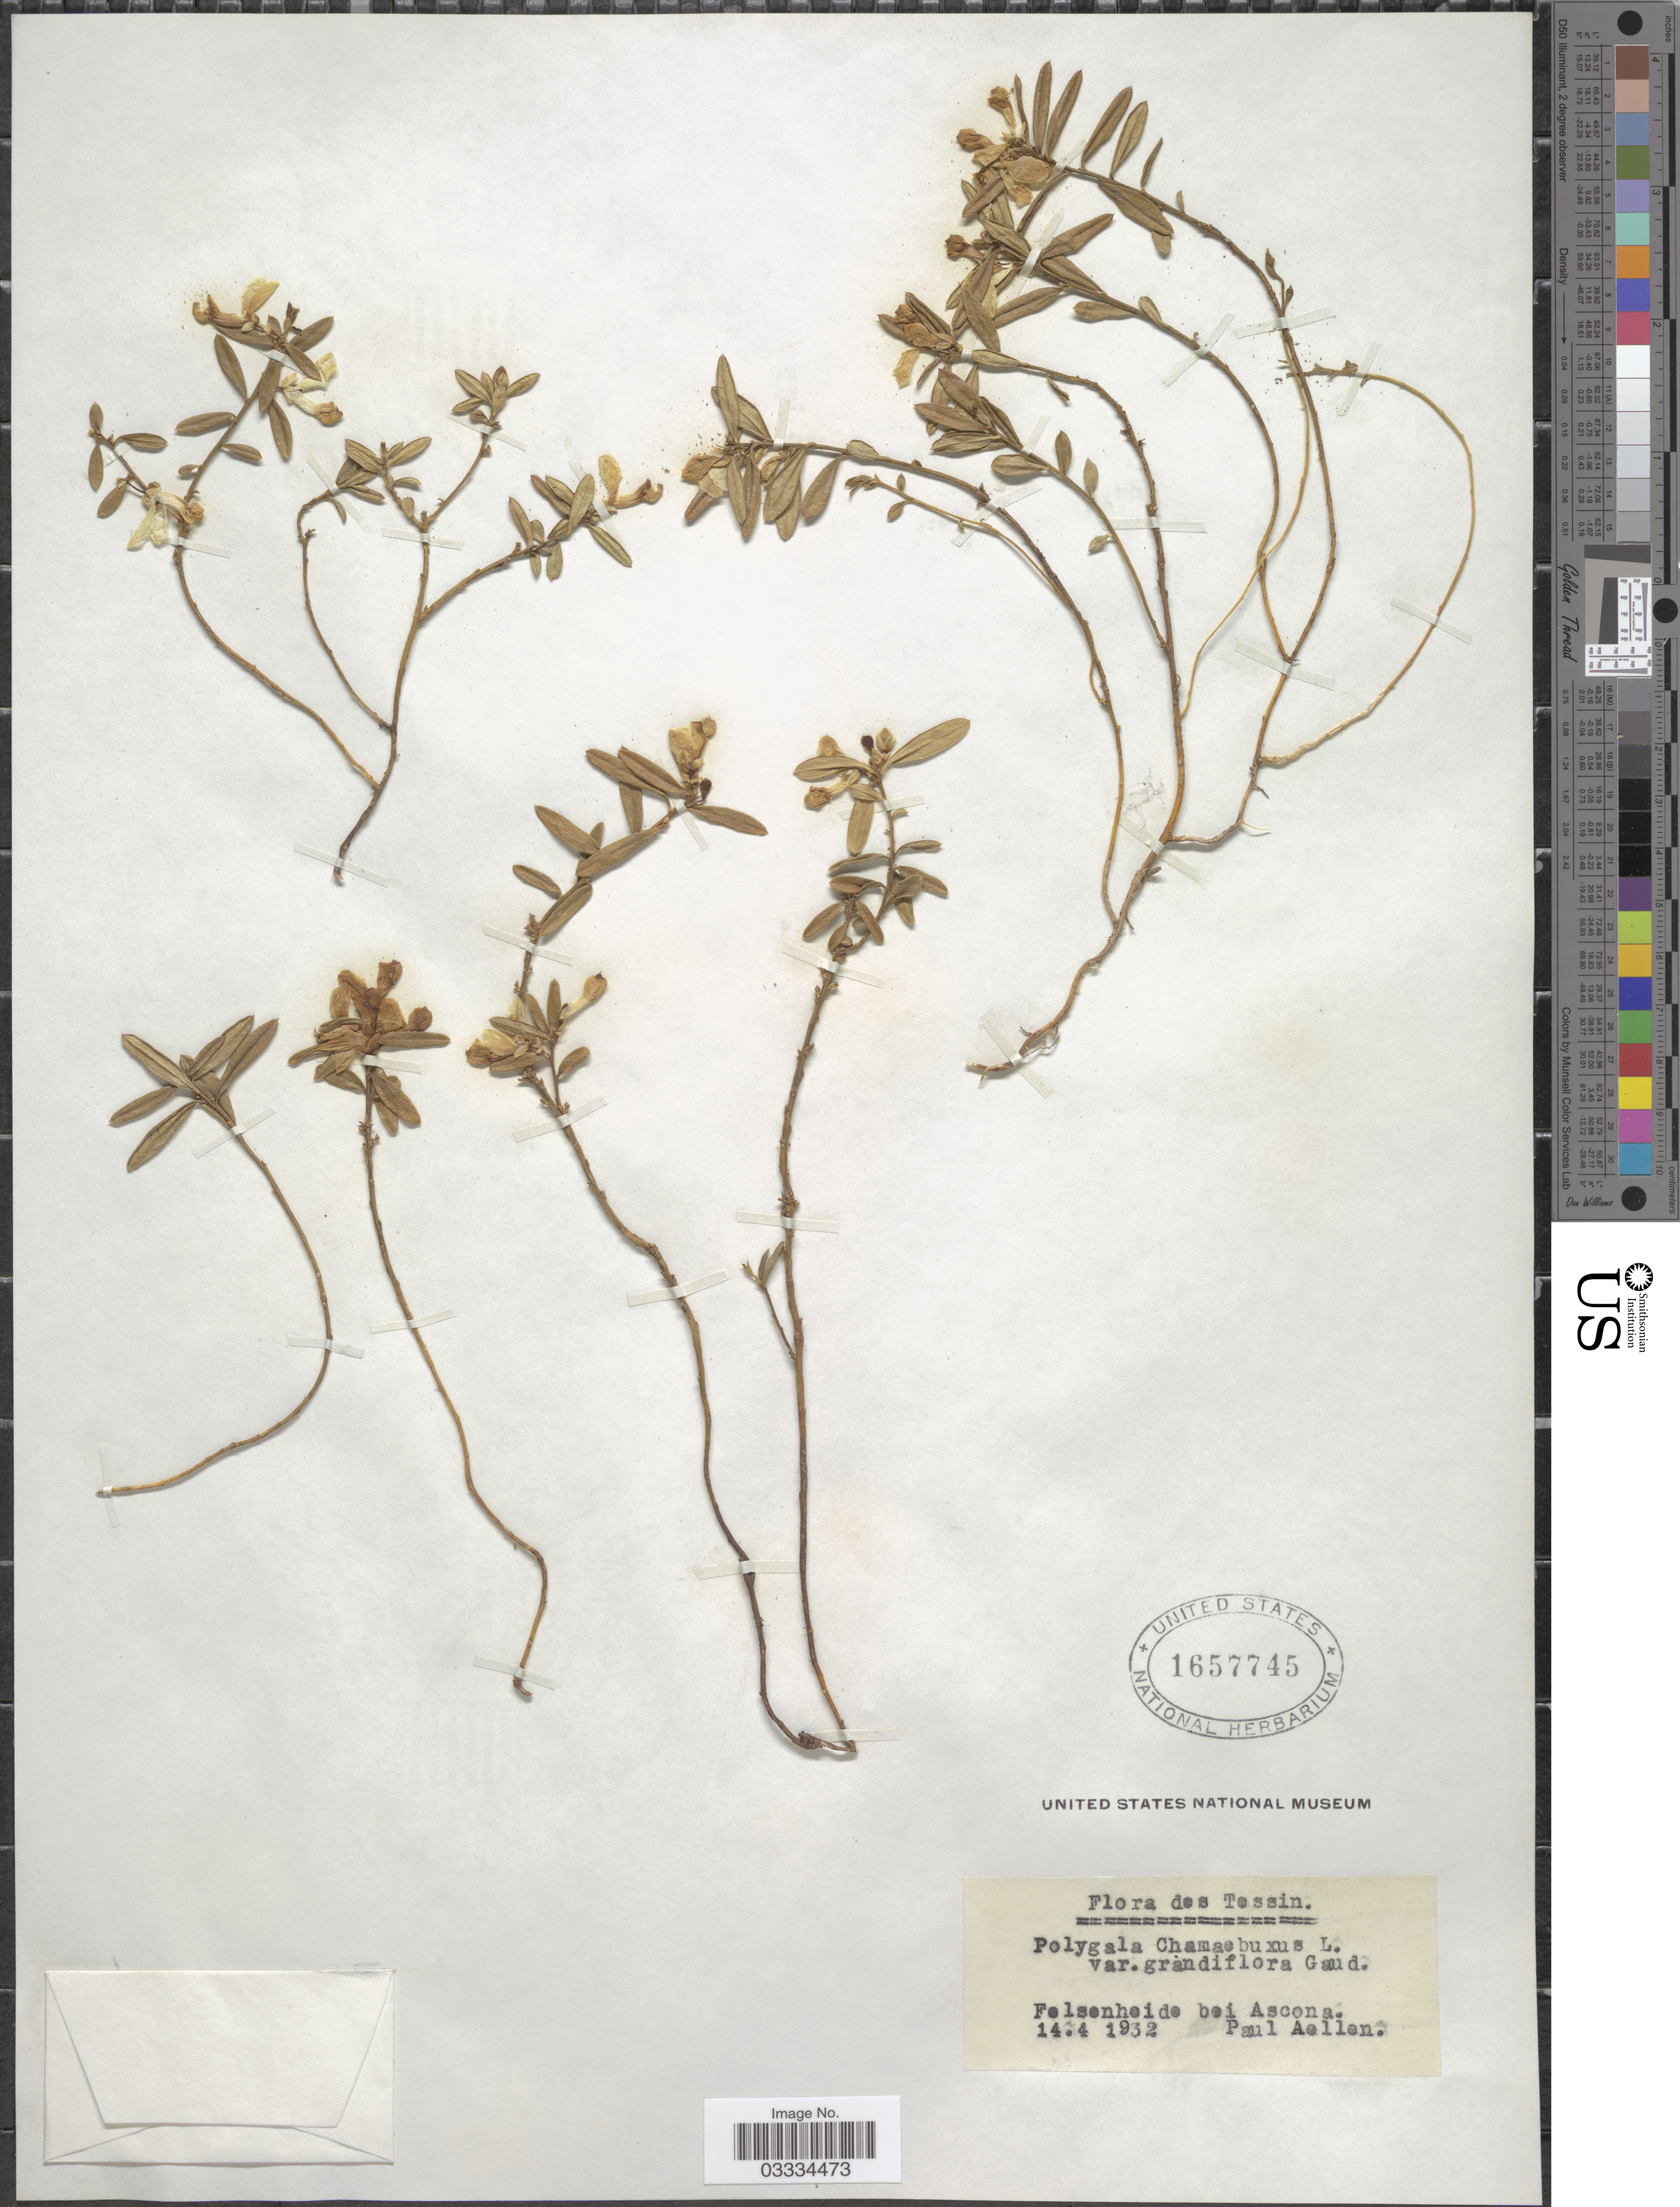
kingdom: Plantae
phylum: Tracheophyta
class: Magnoliopsida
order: Fabales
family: Polygalaceae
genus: Polygaloides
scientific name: Polygaloides chamaebuxus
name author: (L.) O. Schwarz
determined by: Strong, Mark T., (BOT), Smithsonian Institution - National Museum of Natural History (UNITED STATES)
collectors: P. Aellen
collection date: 1932-04-14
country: Switzerland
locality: Tessin. Felsenheide bei Ascona.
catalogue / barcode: US 1657745